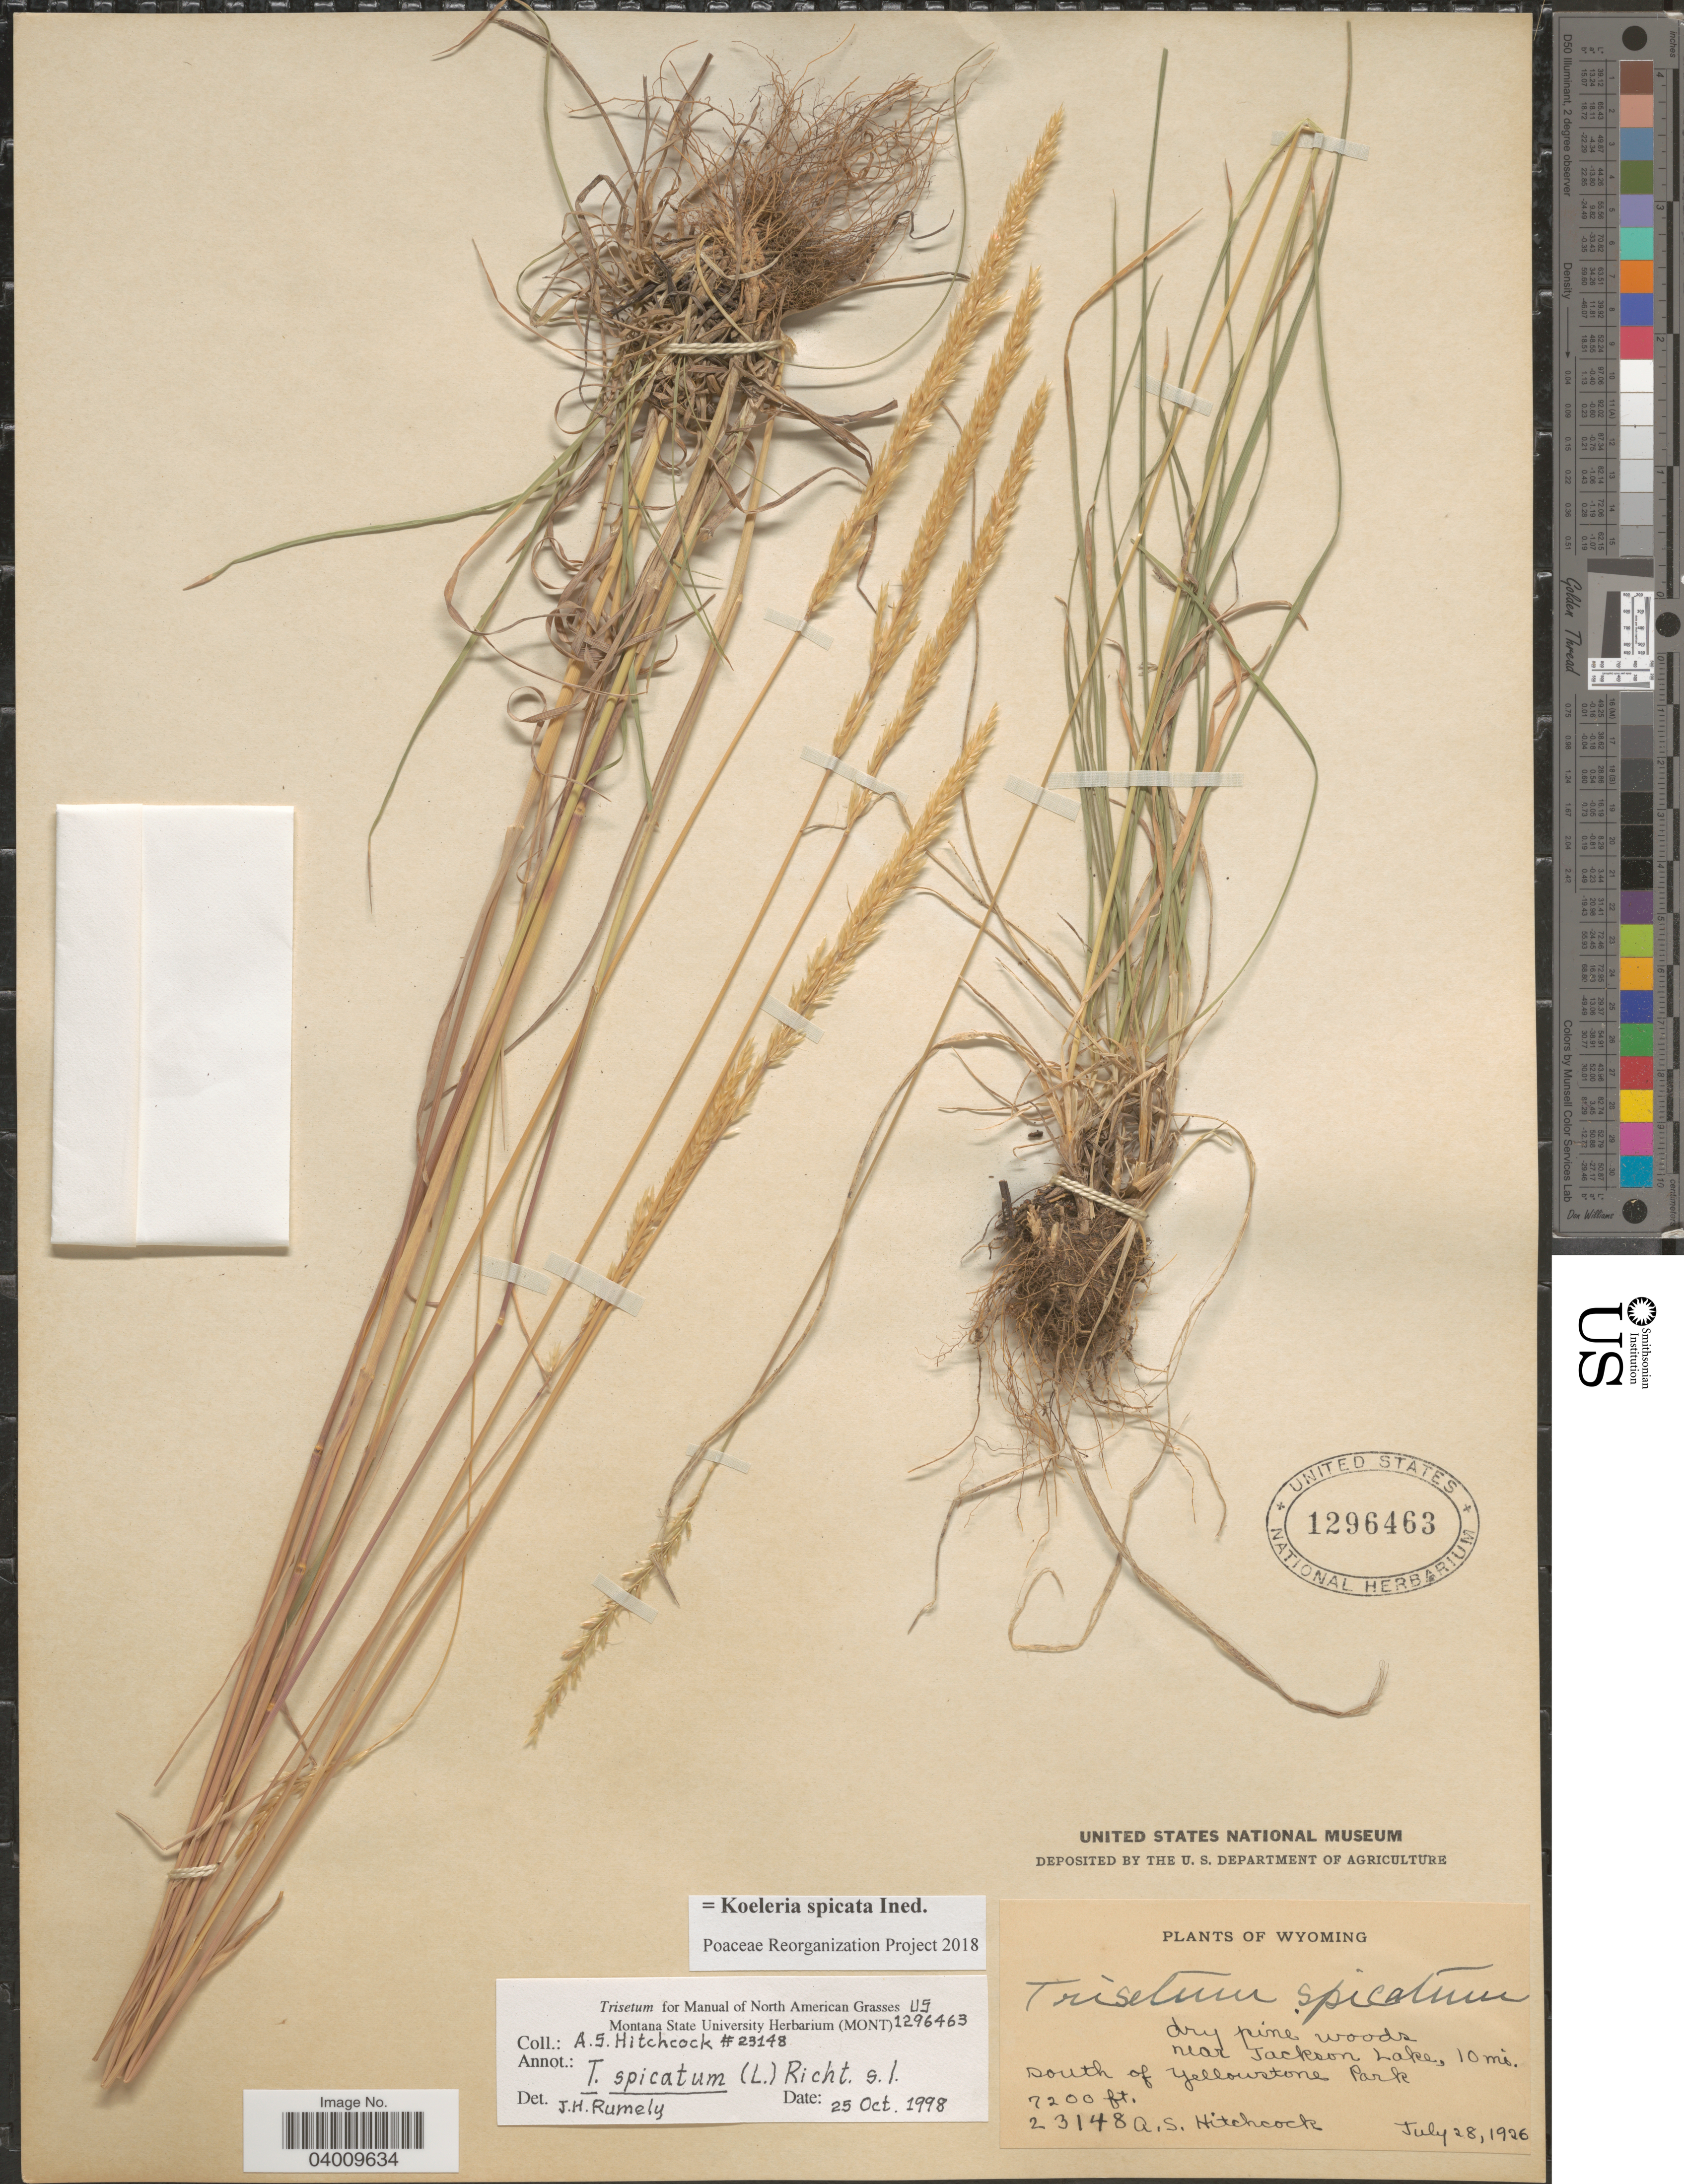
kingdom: Plantae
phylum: Tracheophyta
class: Liliopsida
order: Poales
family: Poaceae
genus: Koeleria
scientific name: Koeleria spicata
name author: (L.) Barberá et al.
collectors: A. S. Hitchcock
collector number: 23148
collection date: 1926-07-28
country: United States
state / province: Wyoming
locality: South of Yellowstone Park.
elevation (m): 2195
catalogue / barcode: US 1296463